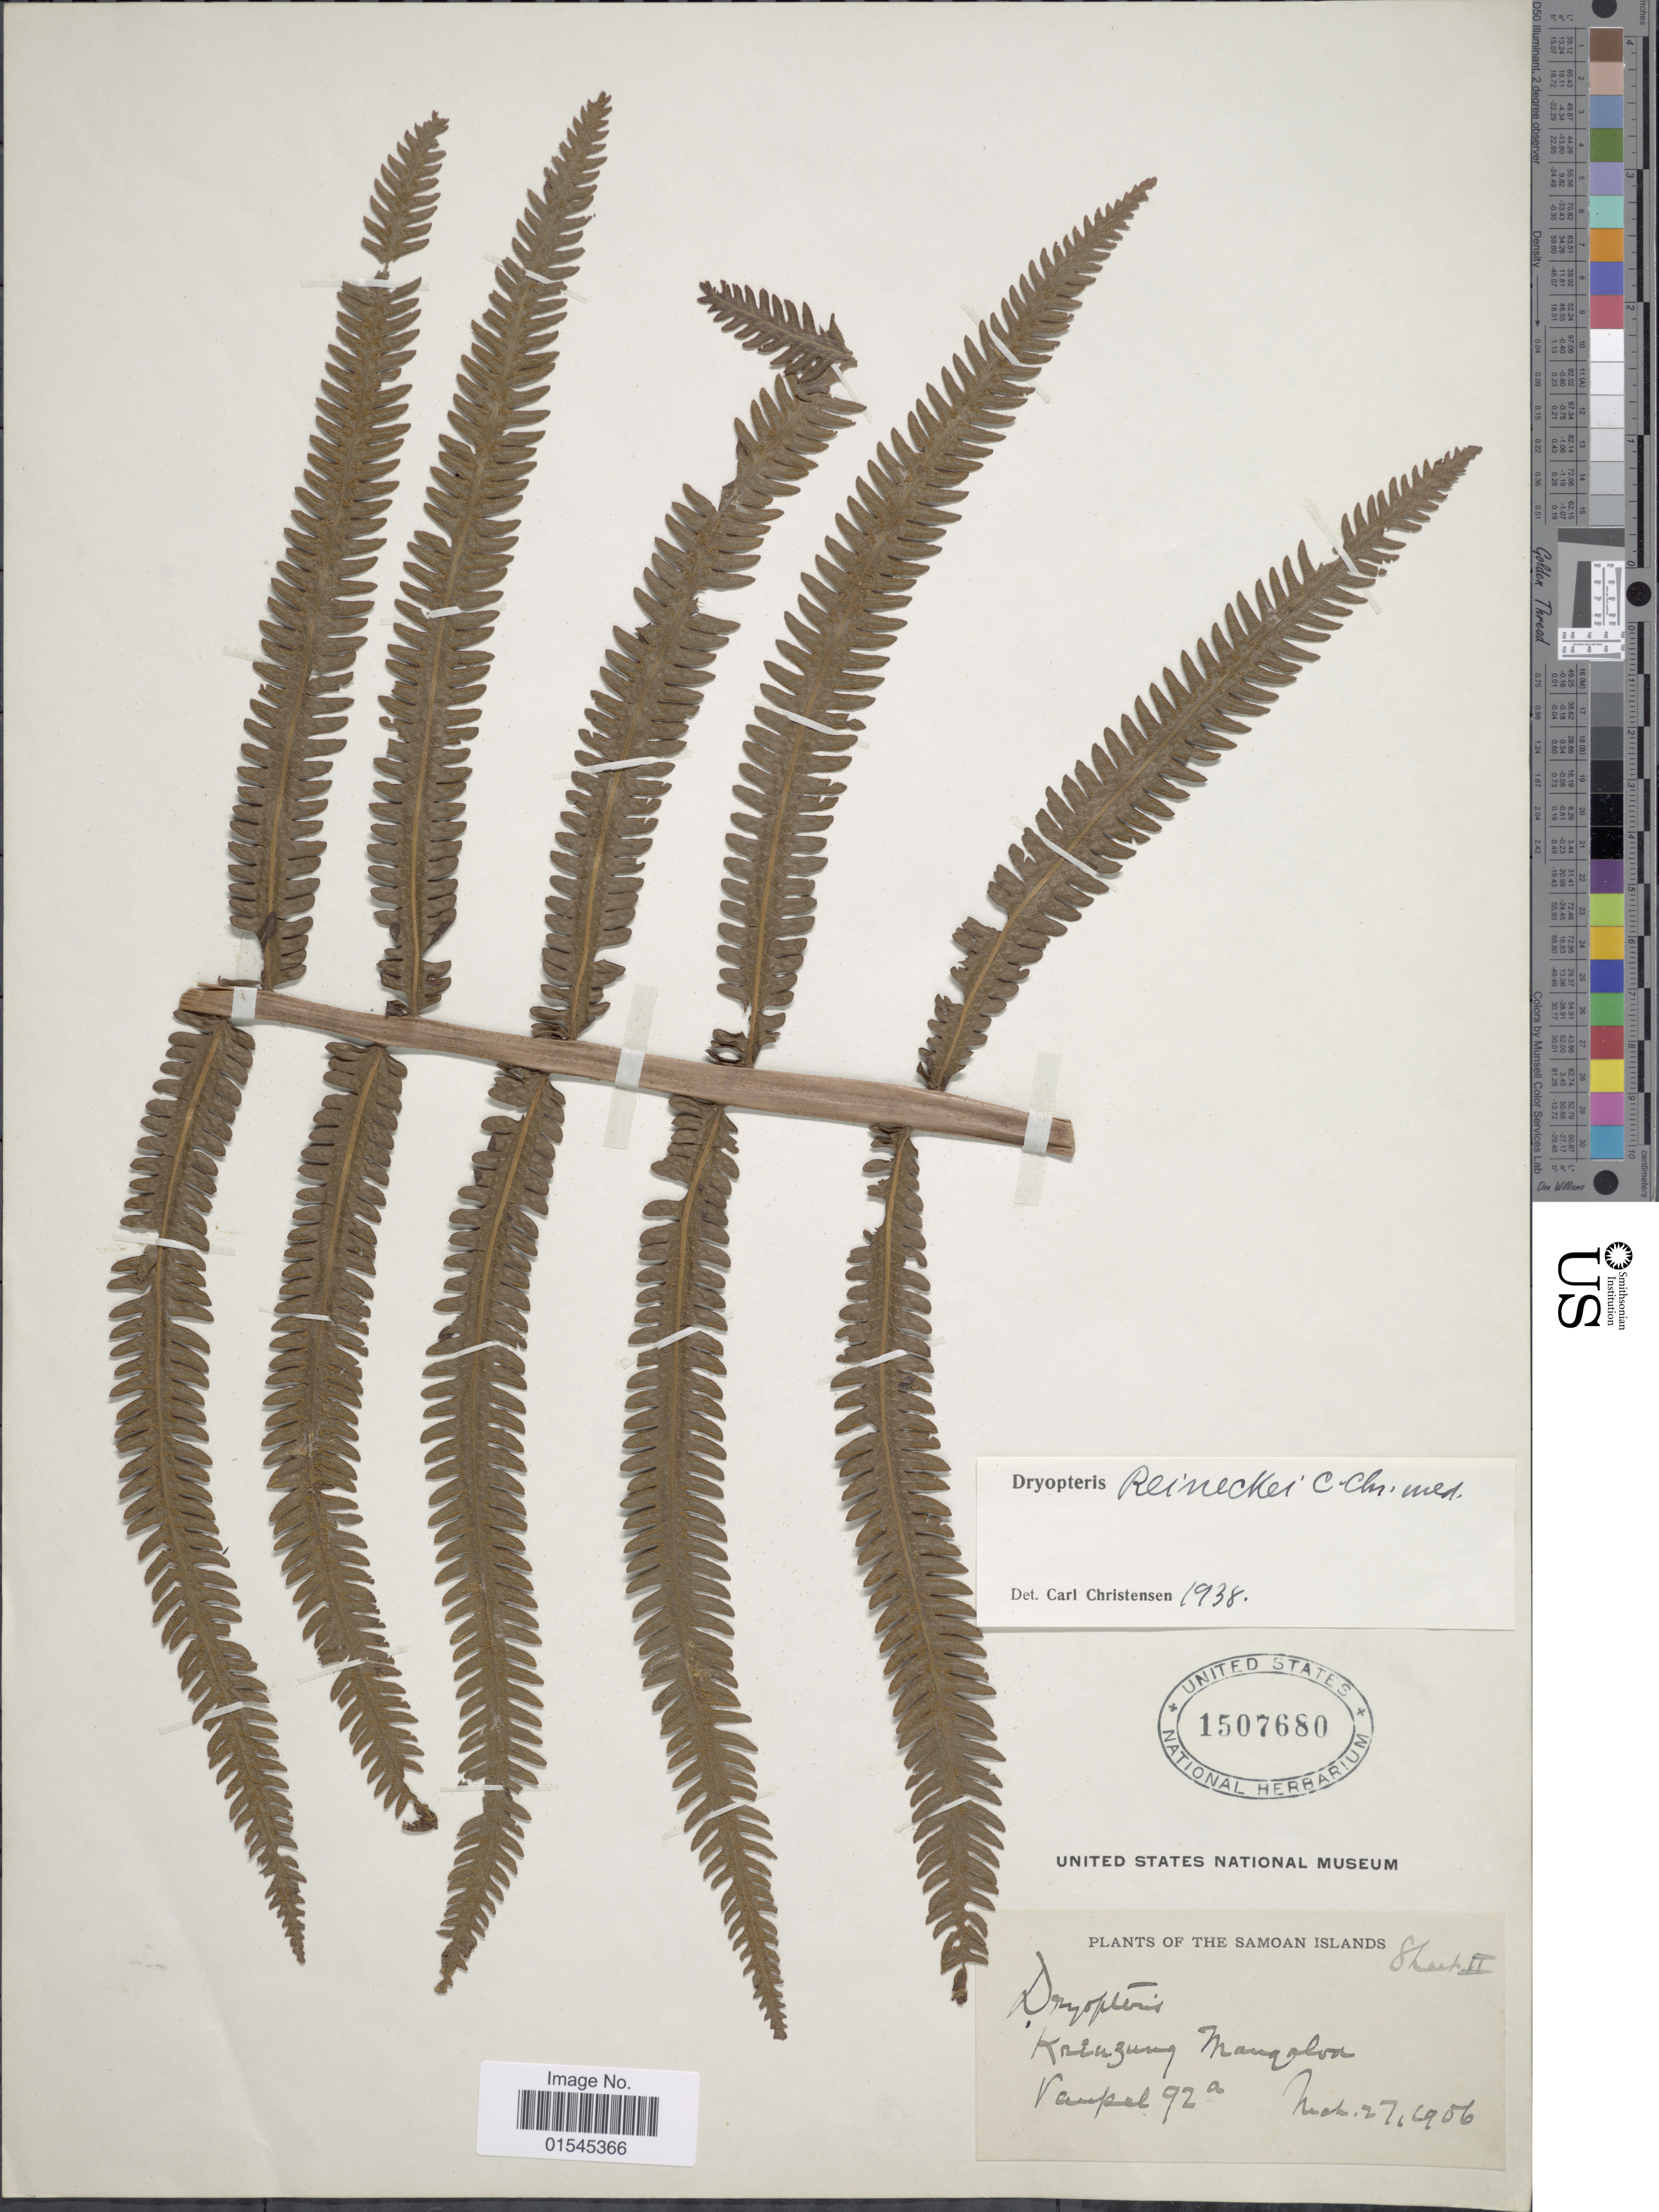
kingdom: Plantae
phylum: Tracheophyta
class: Polypodiopsida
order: Polypodiales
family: Thelypteridaceae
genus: Sphaerostephanos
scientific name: Sphaerostephanos reineckei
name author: (C. Chr.) Holttum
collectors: Vaupel, --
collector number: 92a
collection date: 1906-03-27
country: Samoa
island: Samoa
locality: The Samoan Islands. Kaluzung Maugaloa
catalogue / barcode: US 1507680